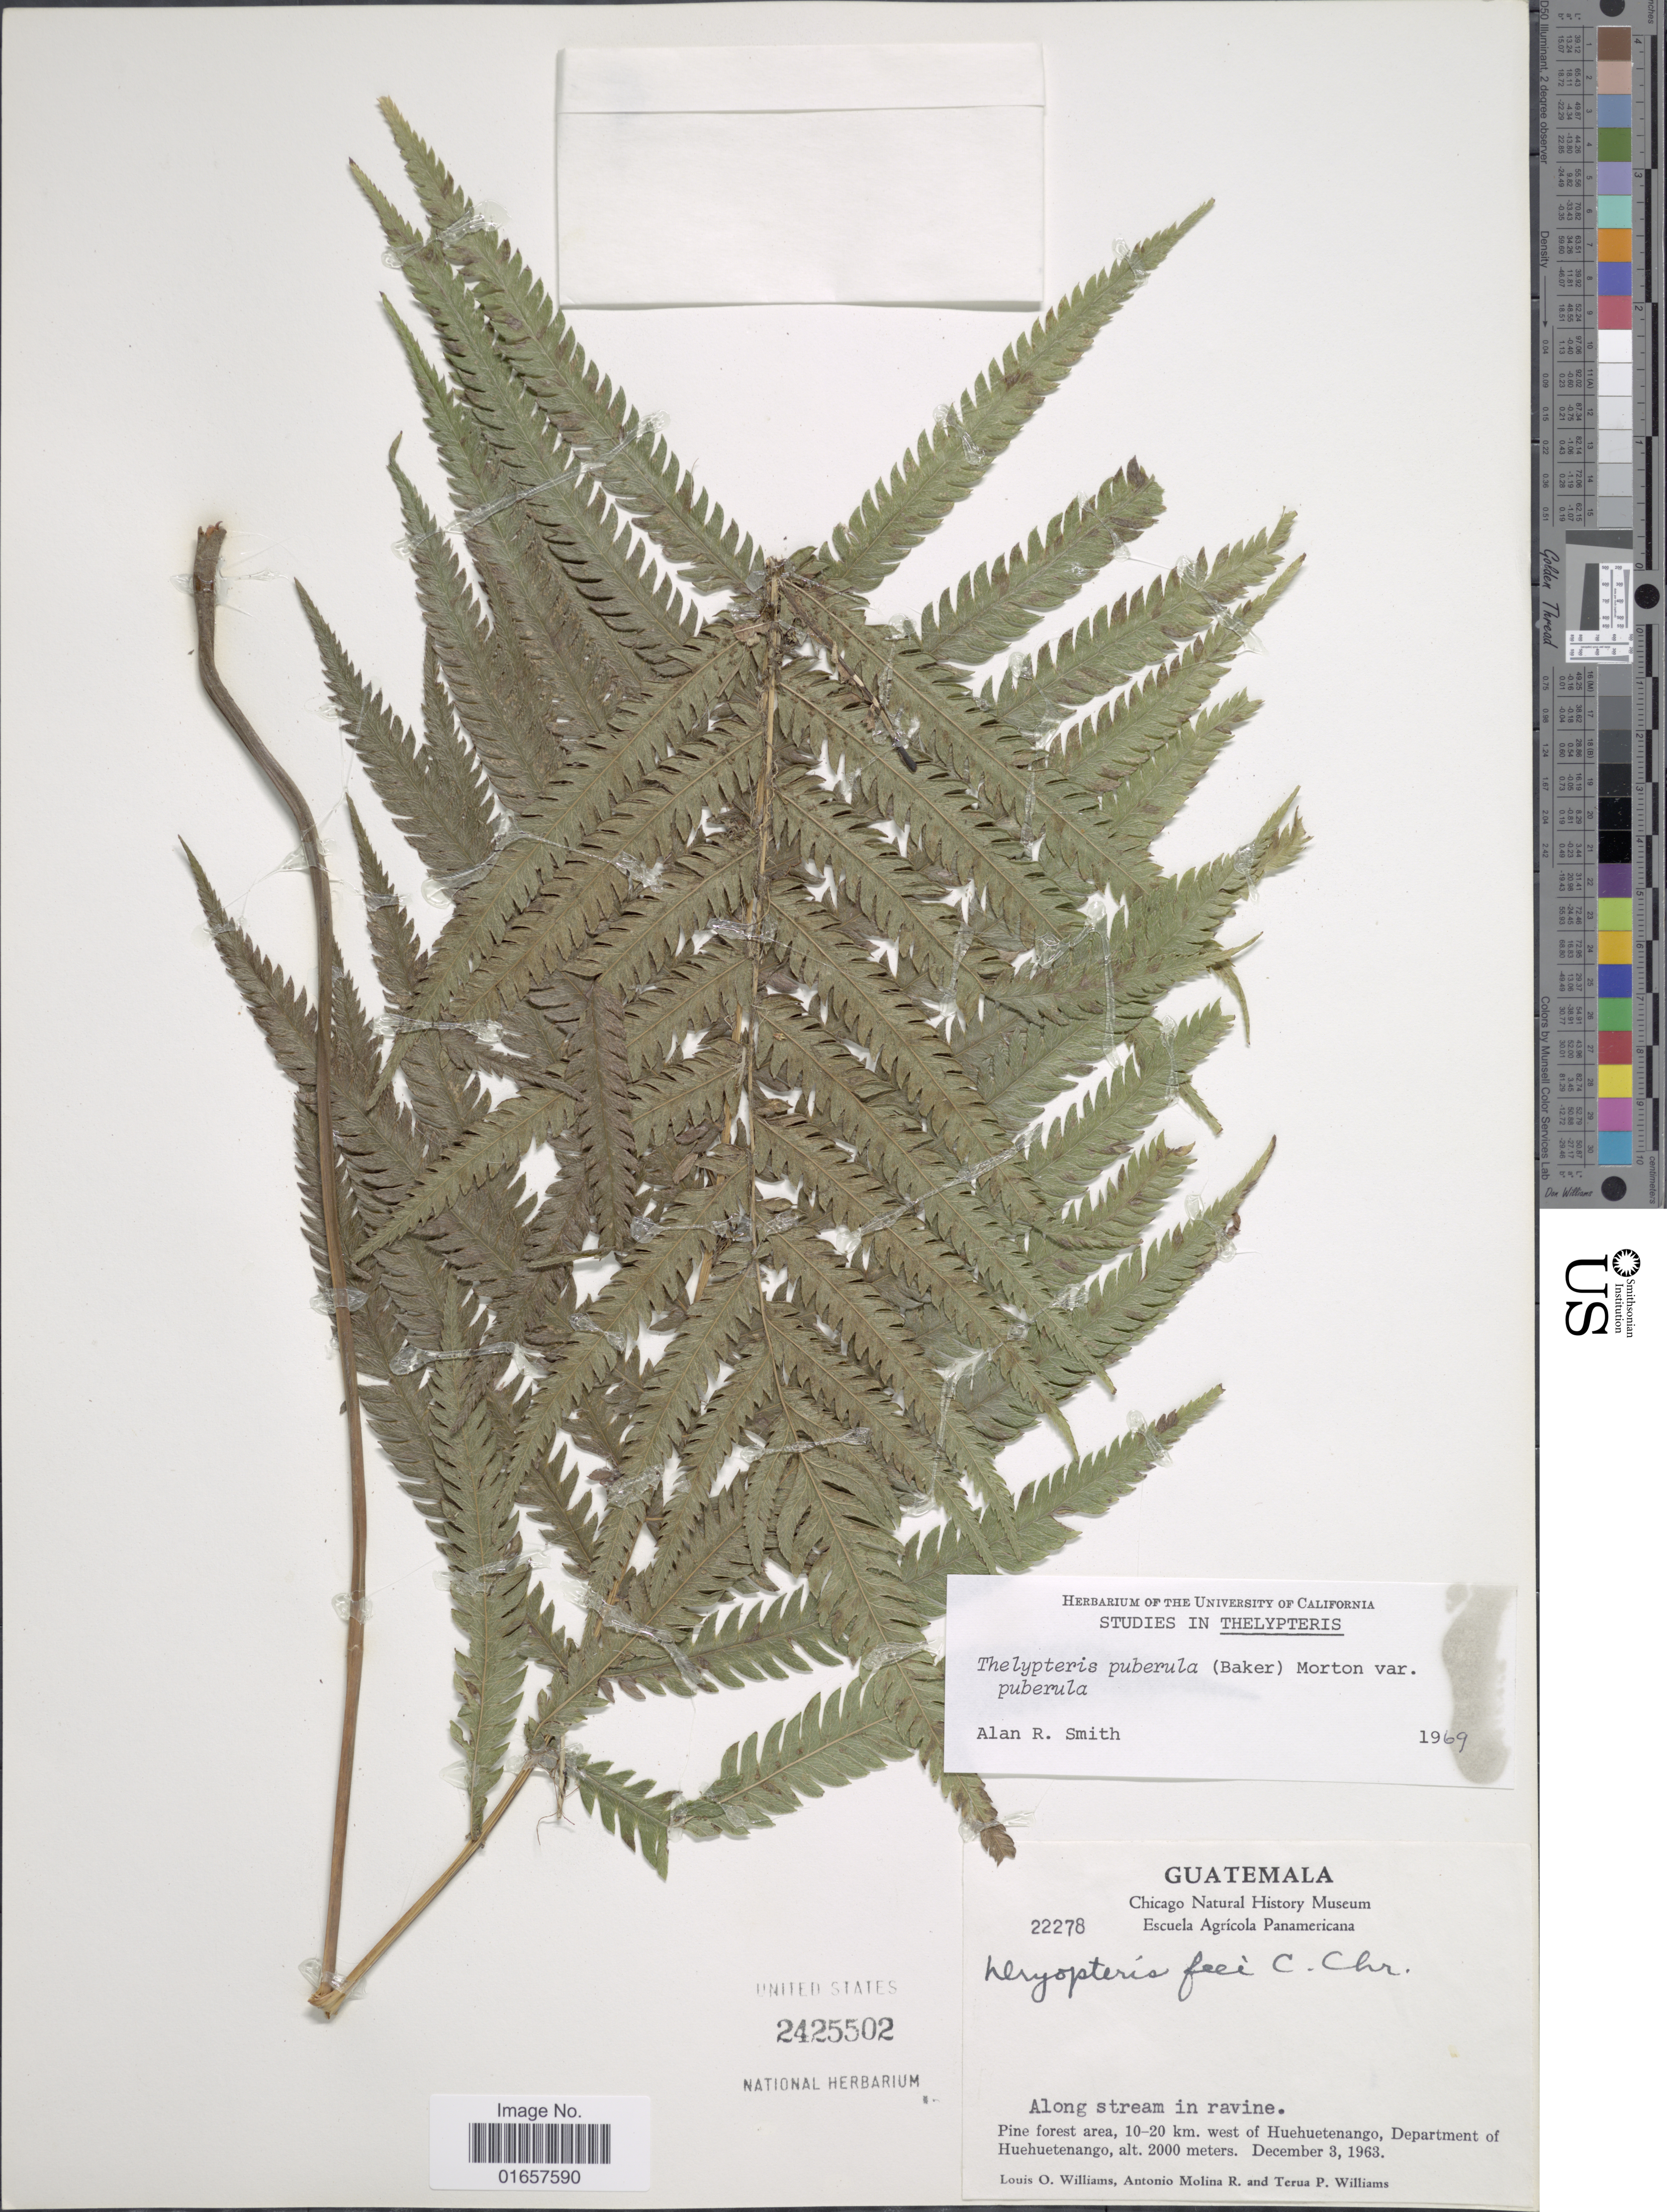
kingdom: Plantae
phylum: Tracheophyta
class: Polypodiopsida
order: Polypodiales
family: Thelypteridaceae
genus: Christella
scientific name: Christella puberula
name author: (Baker) Á. Löve & D. Löve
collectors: L. O. Williams, A. Molina R. & T. P. Williams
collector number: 22278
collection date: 1963-12-03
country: Guatemala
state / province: Huehuetenango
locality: Guatemala, Pine forest area, 10-20 km. west of Huehuetenango, Department of Huehuetenango.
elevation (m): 2000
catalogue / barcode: US 2425502